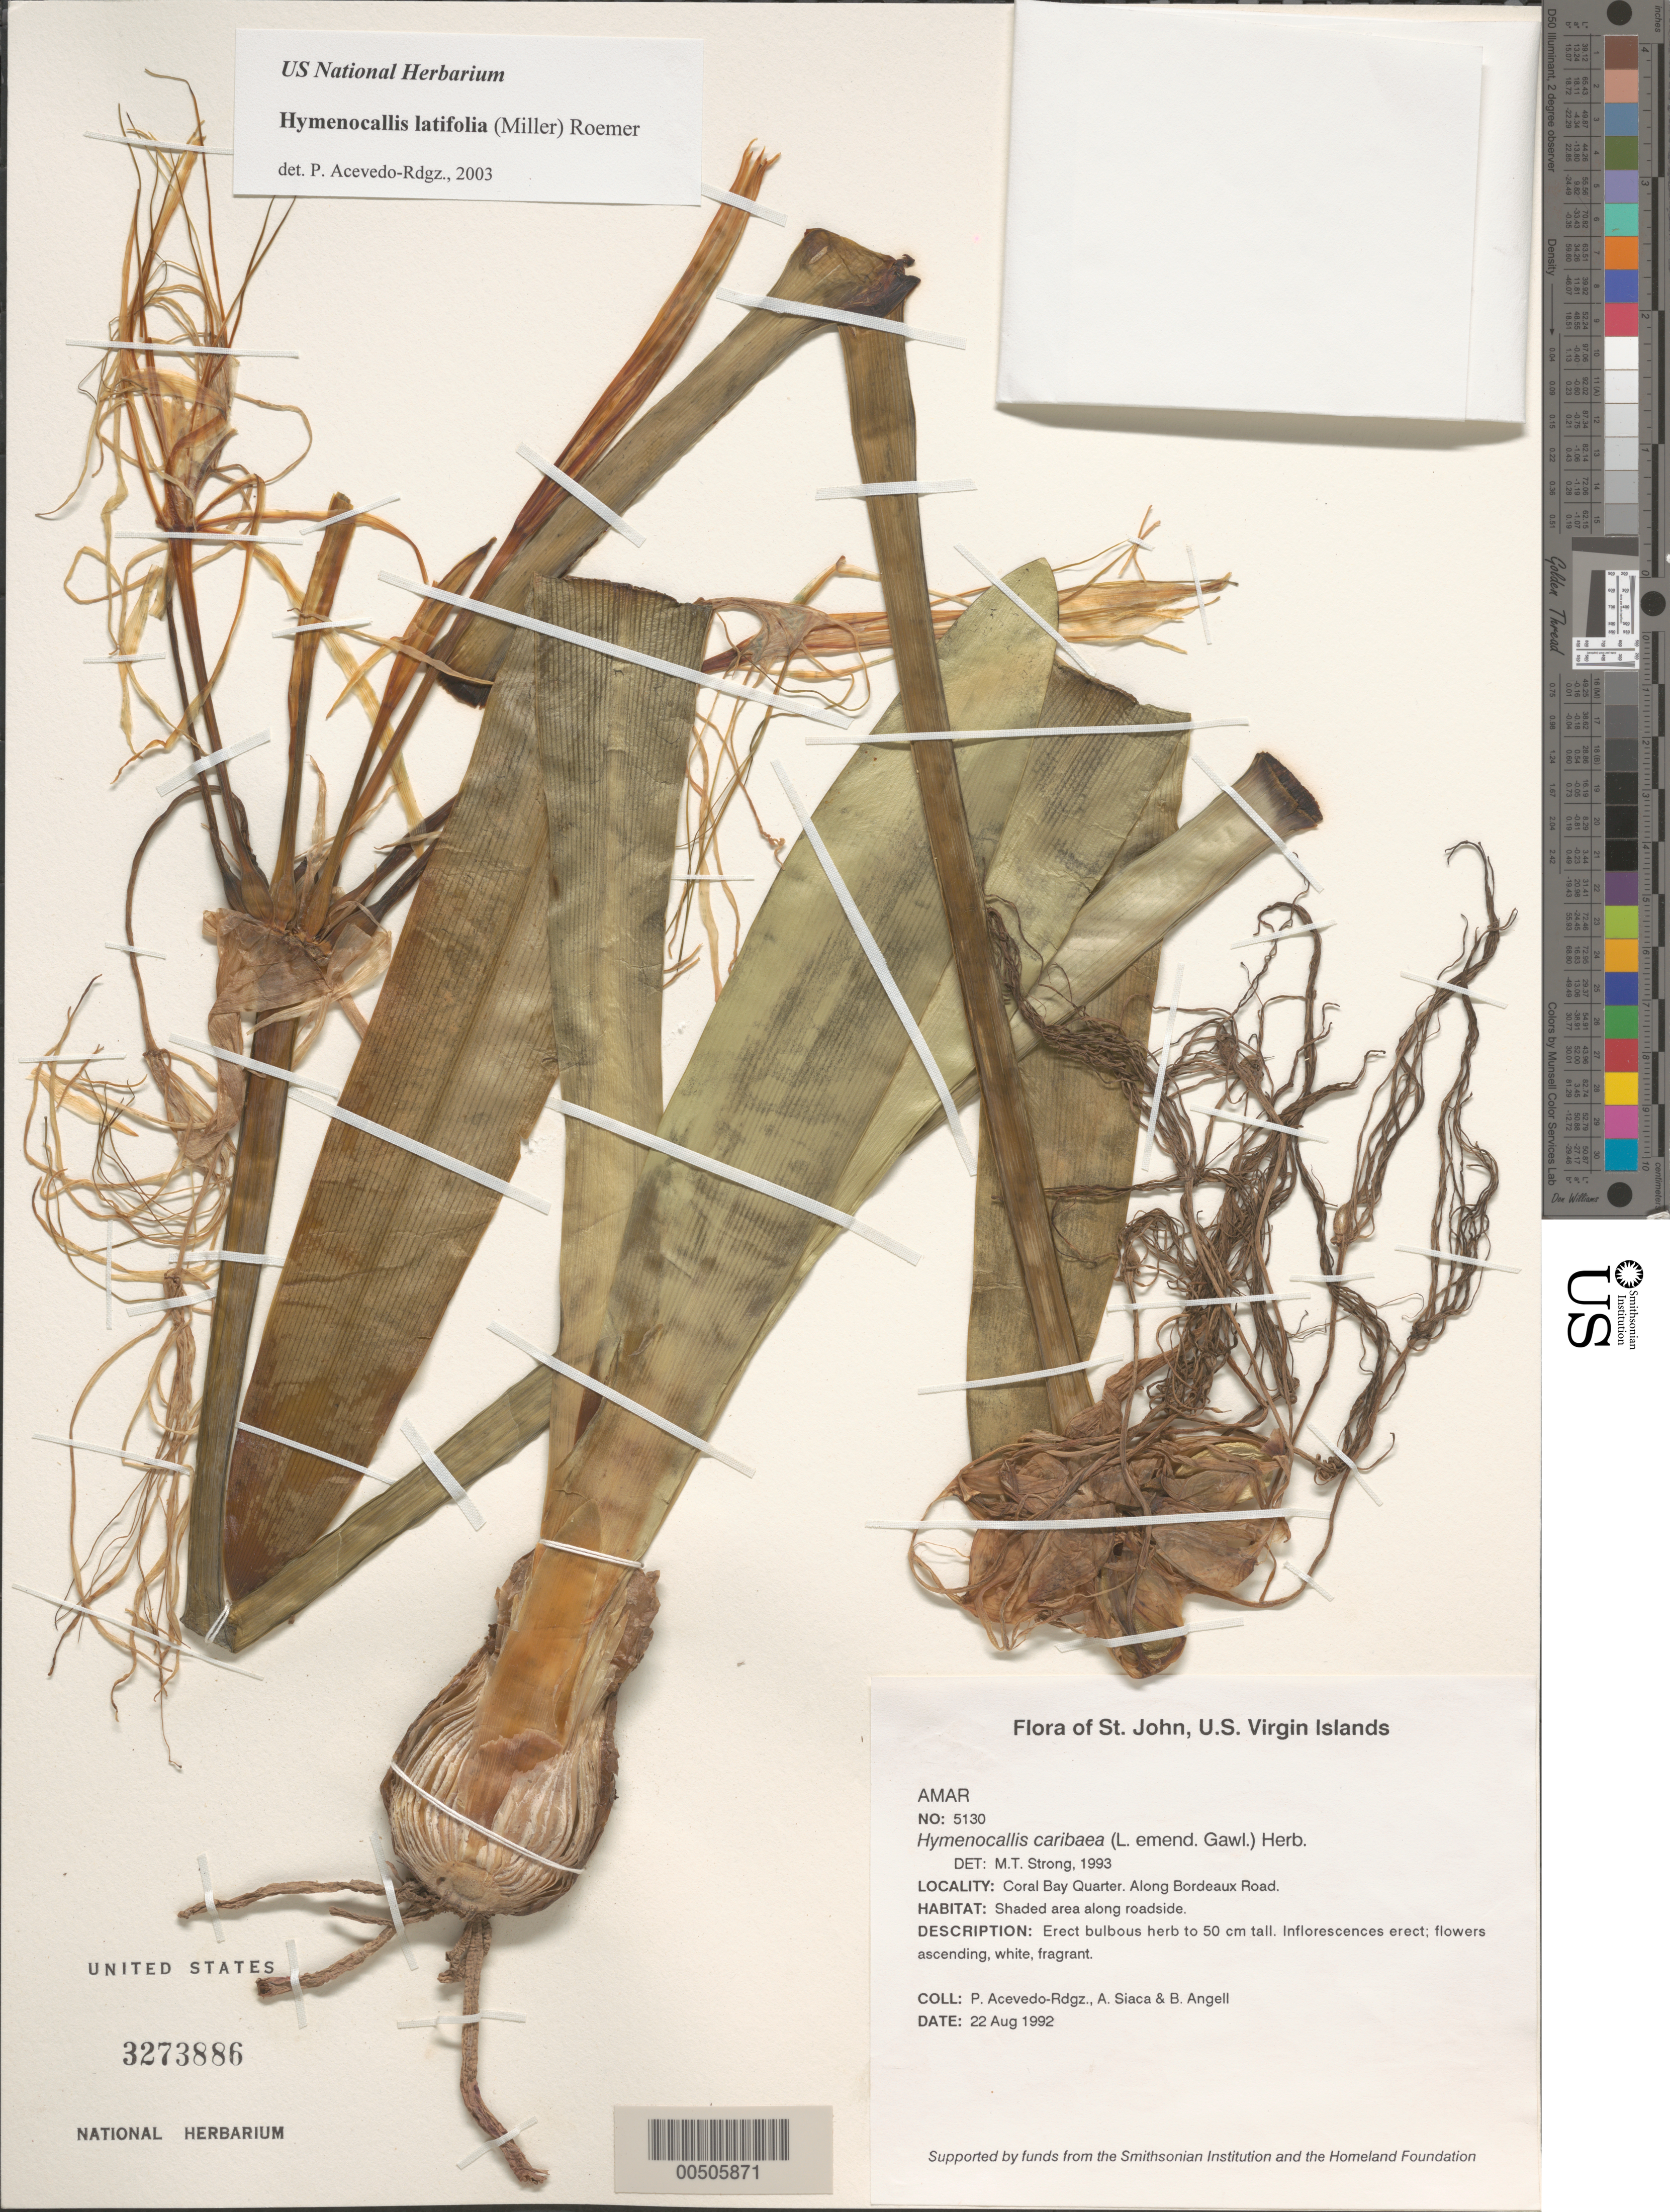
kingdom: Plantae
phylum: Tracheophyta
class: Liliopsida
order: Asparagales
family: Amaryllidaceae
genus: Hymenocallis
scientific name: Hymenocallis caribaea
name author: (L.) Herb.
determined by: Strong, M. T., (US), Smithsonian Institution - National Museum of Natural History (UNITED STATES)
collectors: P. Acevedo-Rodr., A. Siaca & Bobbi Angell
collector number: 5130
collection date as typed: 22 Aug 1992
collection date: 1992-08-22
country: U.S. Virgin Islands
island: St. John Island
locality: Coral bay quarter, bordearx road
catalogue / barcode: US 3273886